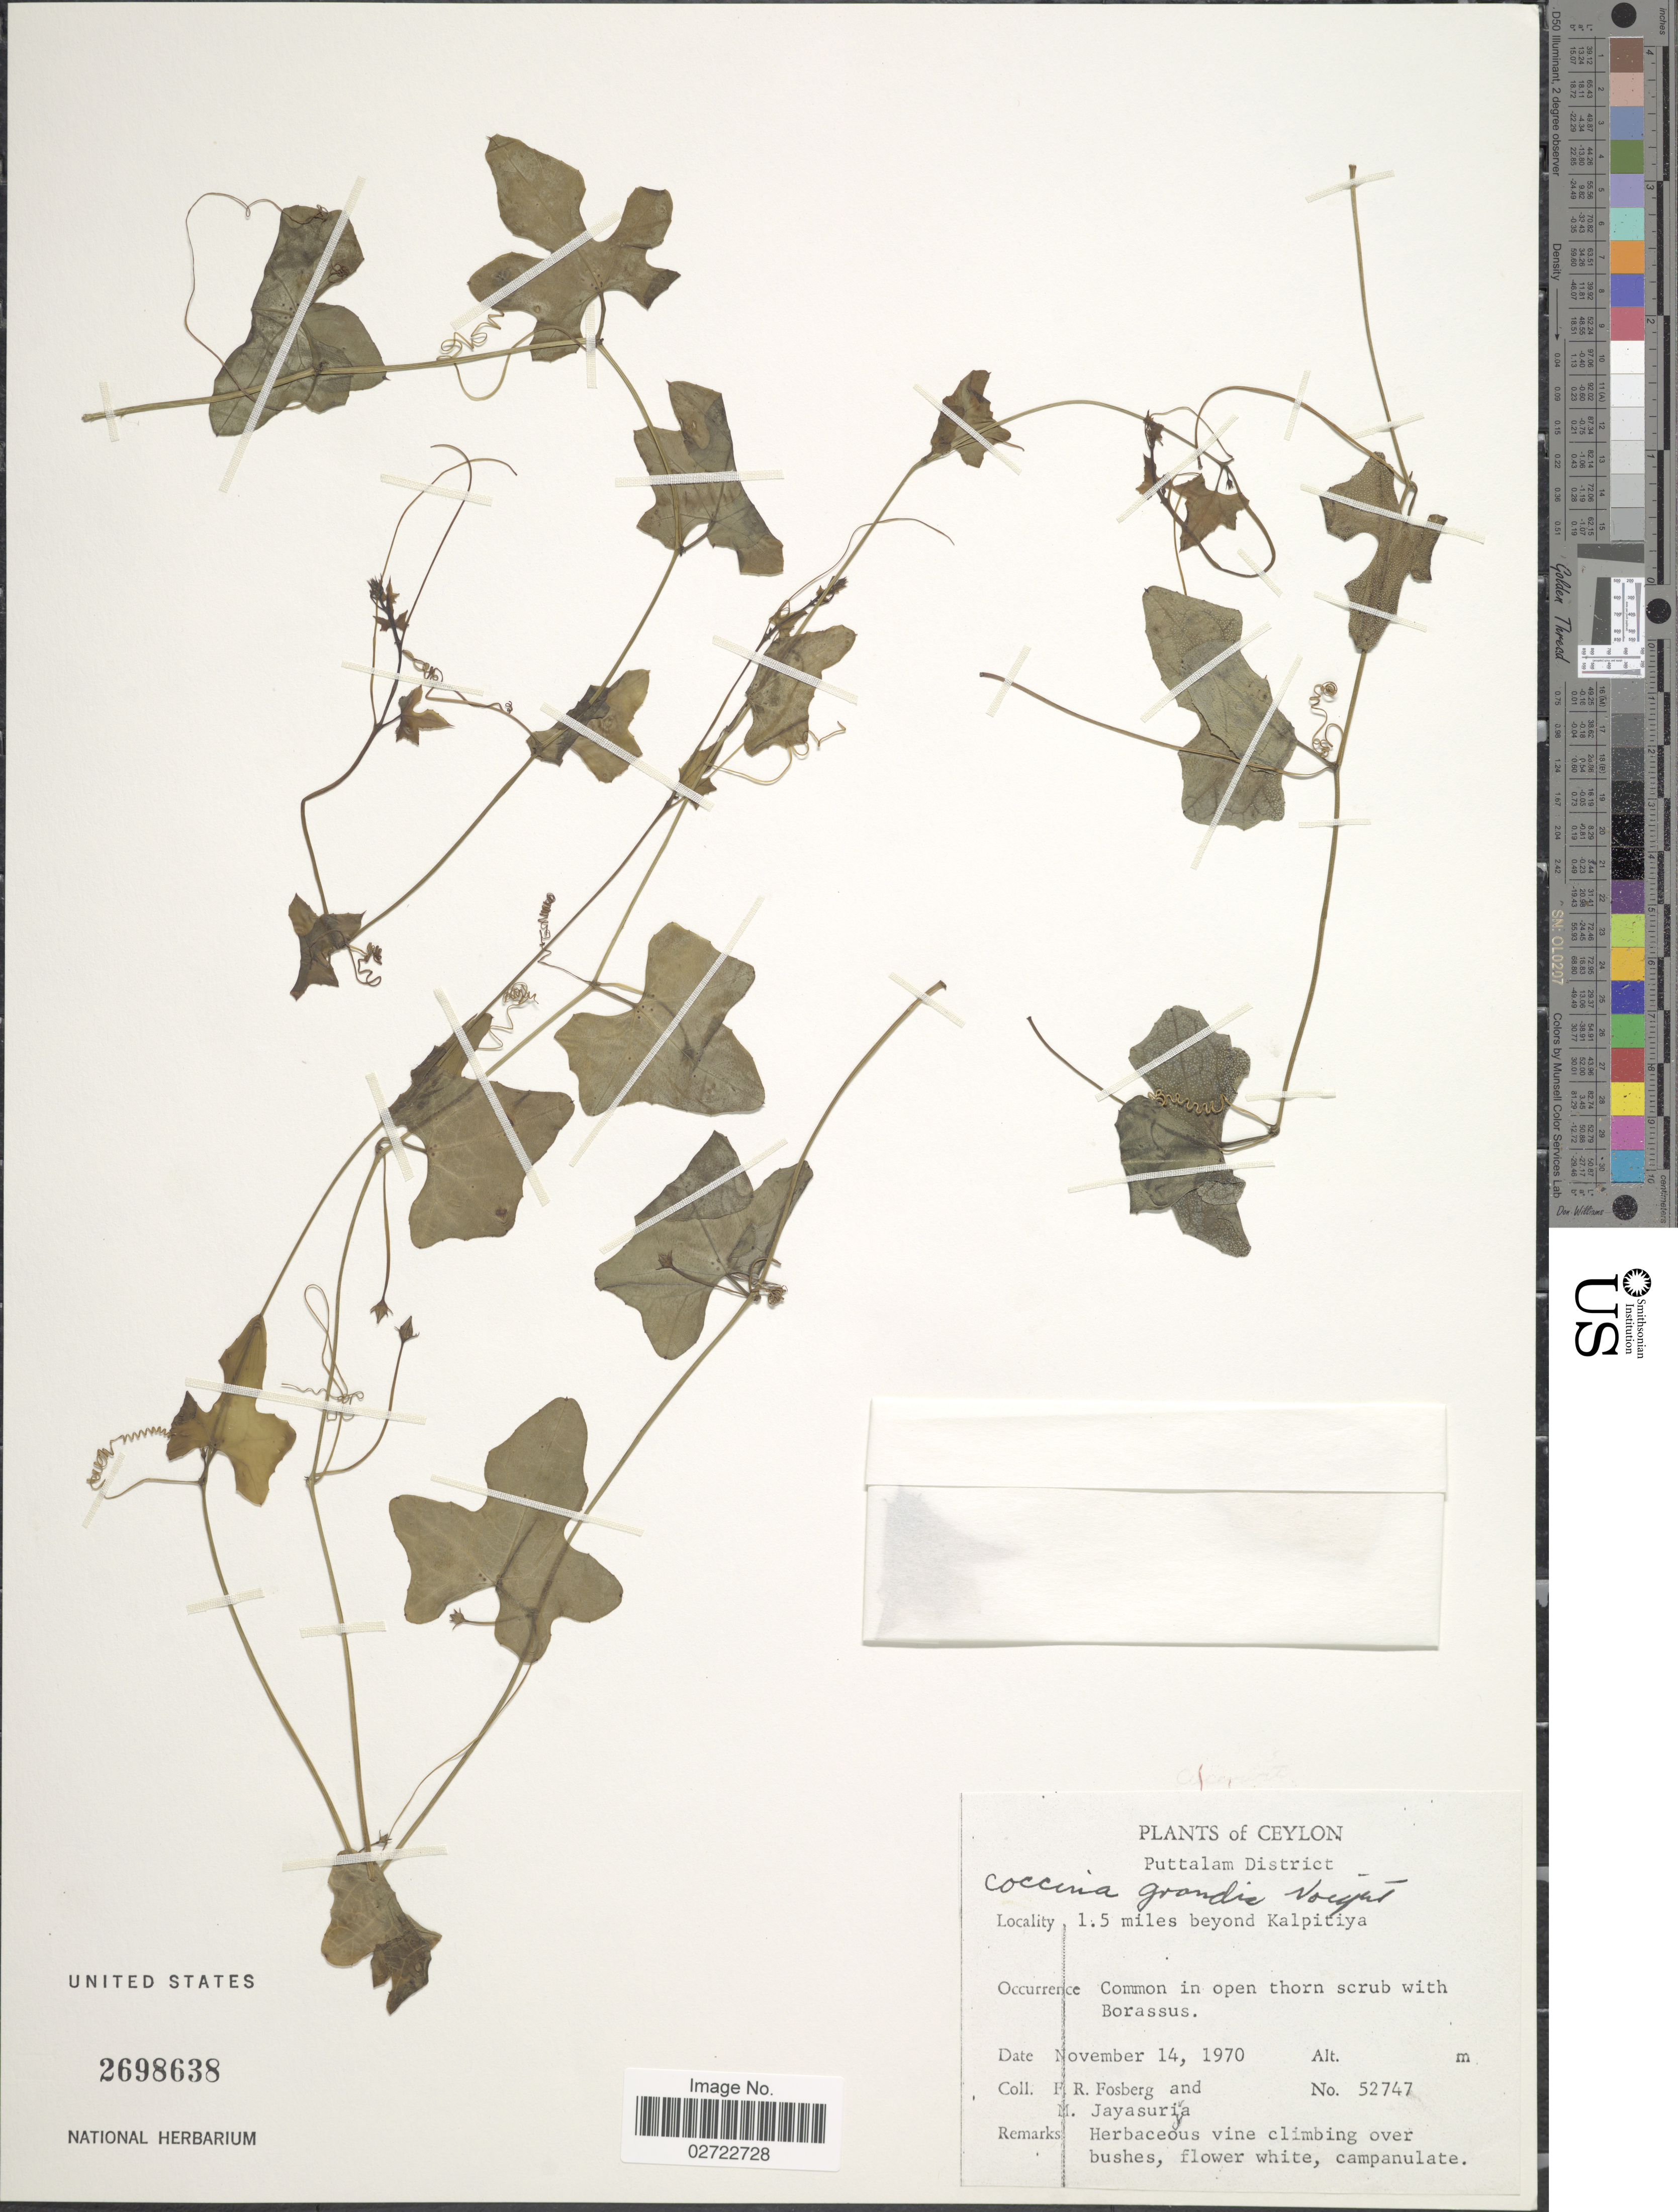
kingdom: Plantae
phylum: Tracheophyta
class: Magnoliopsida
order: Cucurbitales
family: Cucurbitaceae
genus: Coccinia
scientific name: Coccinia grandis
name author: (L.) Voigt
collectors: F. R. Fosberg & M. Jayasuriya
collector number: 52747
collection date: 1970-11-14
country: Sri Lanka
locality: Ceylon, Puttalam District. 1.5 miles beyond Kalpitiya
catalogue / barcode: US 2698638